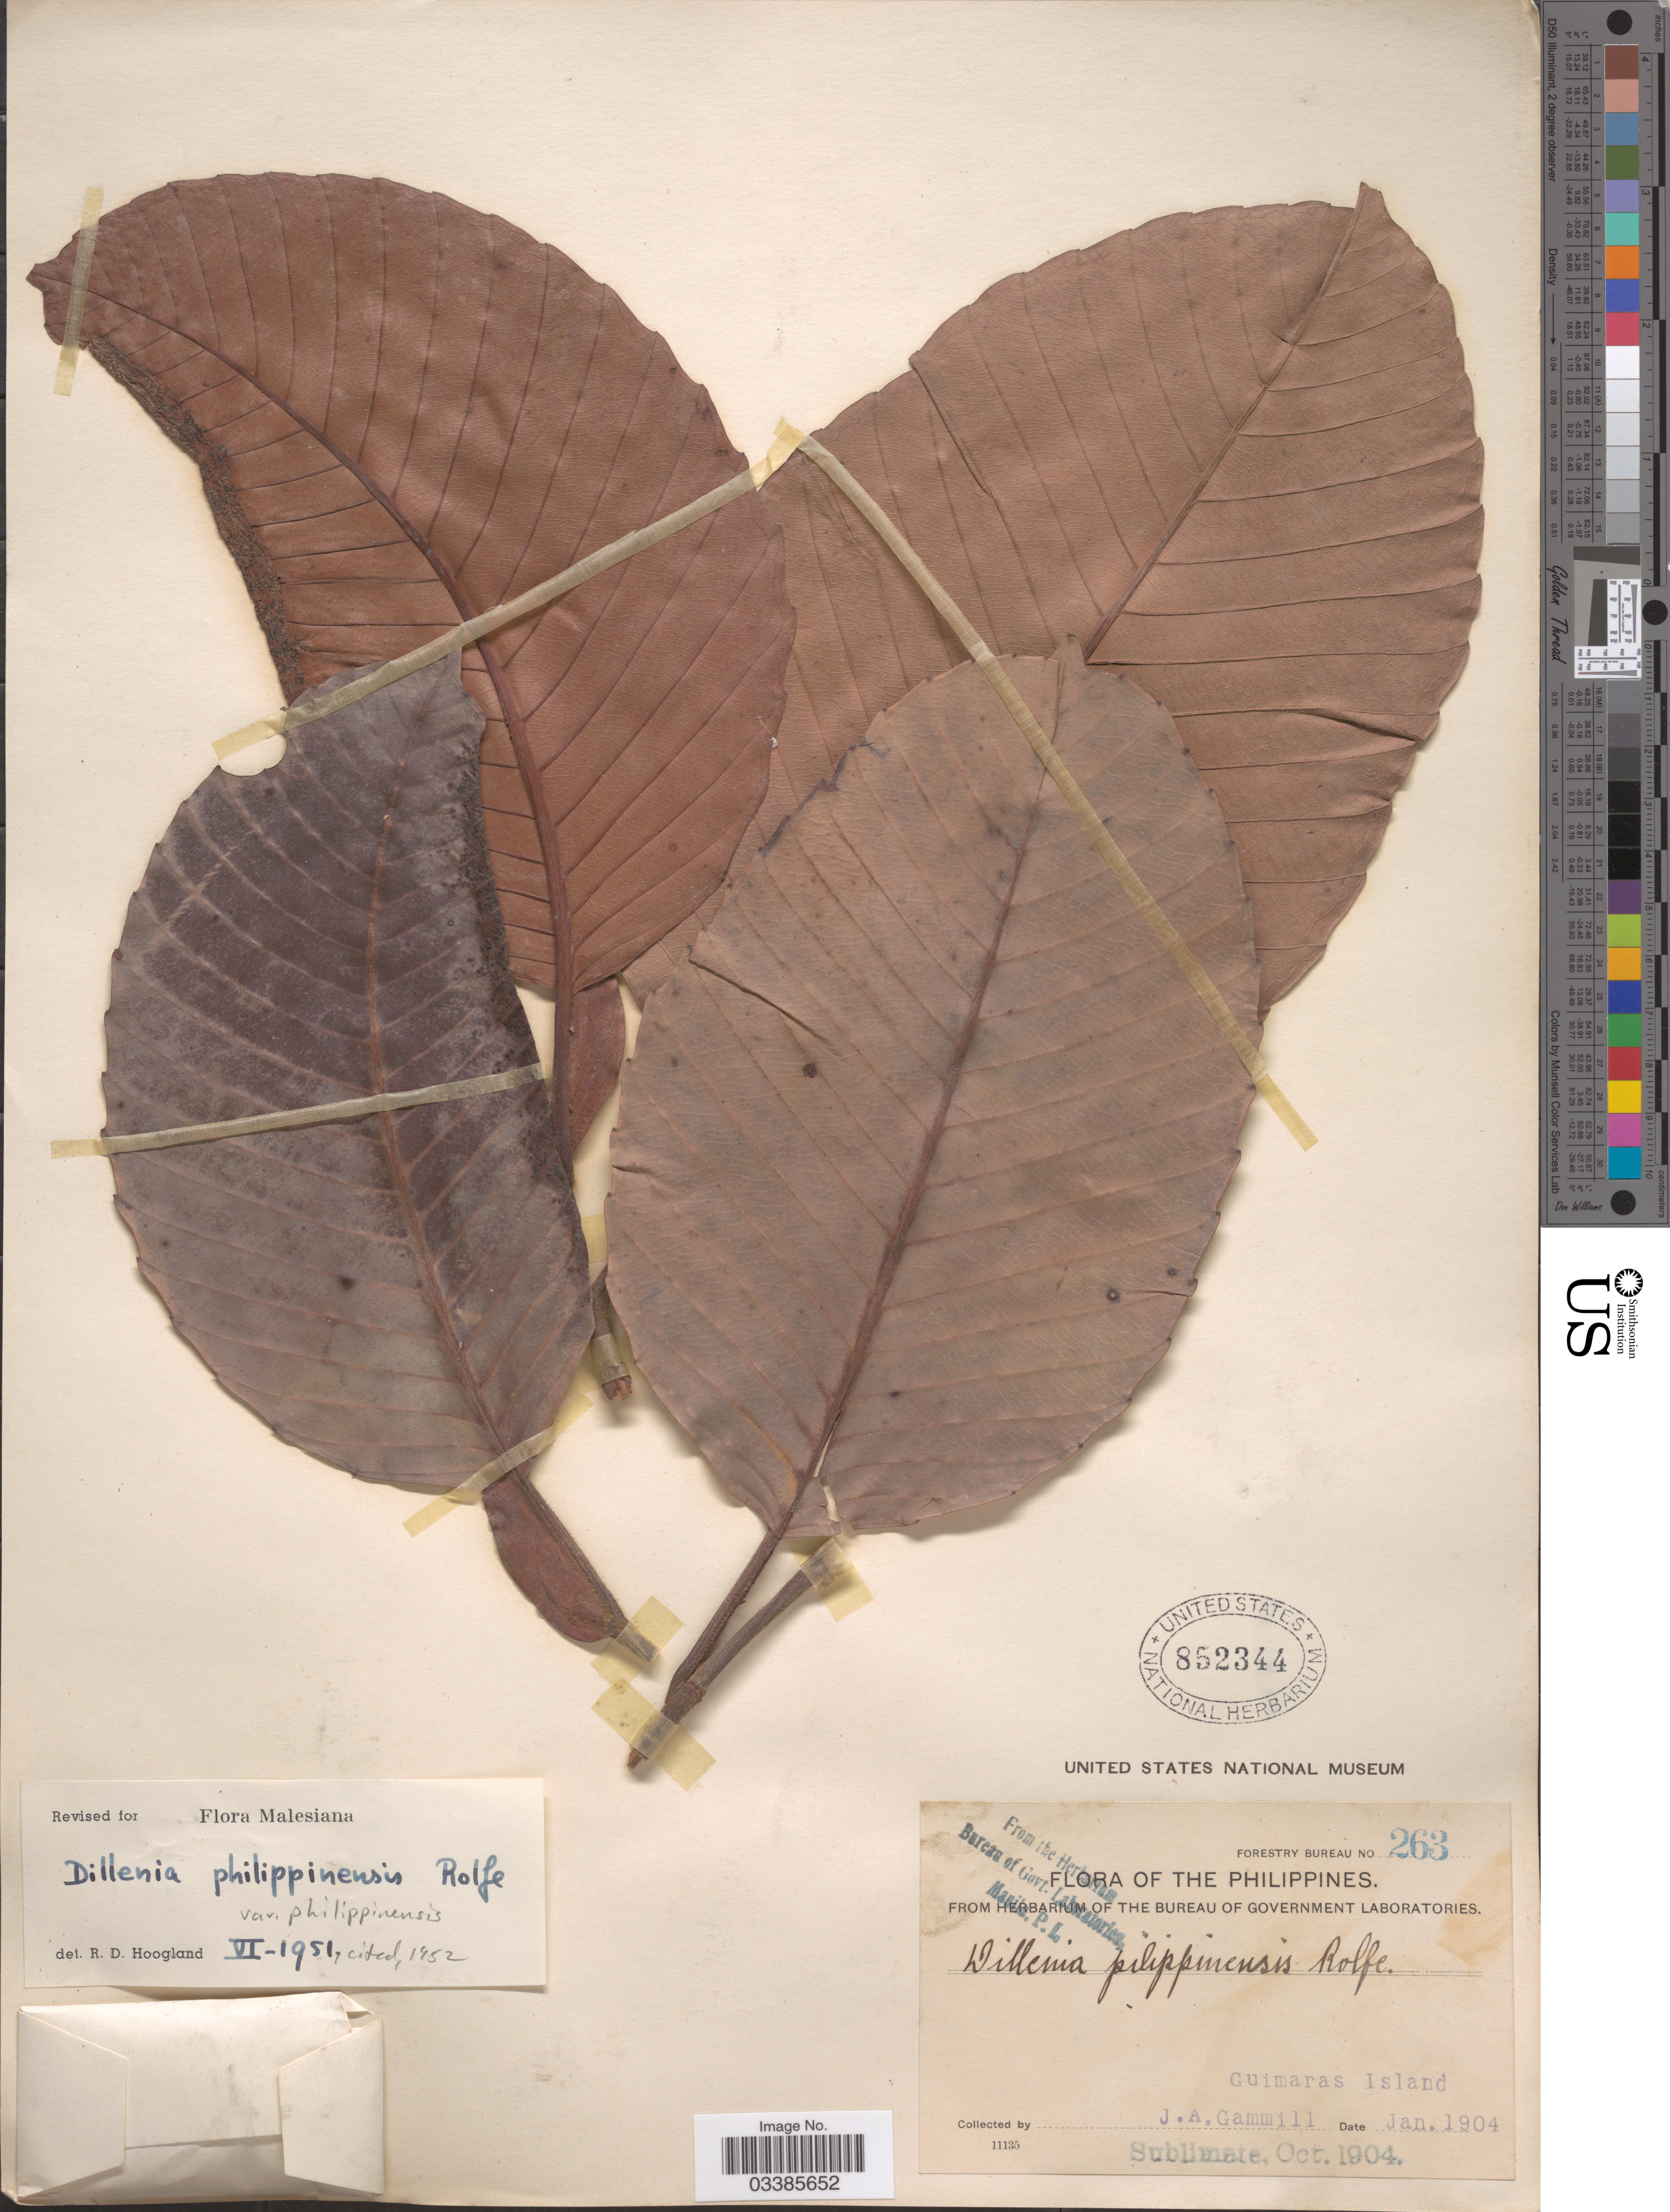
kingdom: Plantae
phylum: Tracheophyta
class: Magnoliopsida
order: Dilleniales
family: Dilleniaceae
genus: Dillenia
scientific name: Dillenia philippinensis var. philippinensis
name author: Rolfe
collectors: J. Gammill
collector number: Forestry Bureau 263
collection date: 1904-01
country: Philippines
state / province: Western Visayas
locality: Guimaras Island.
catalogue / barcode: US 852344